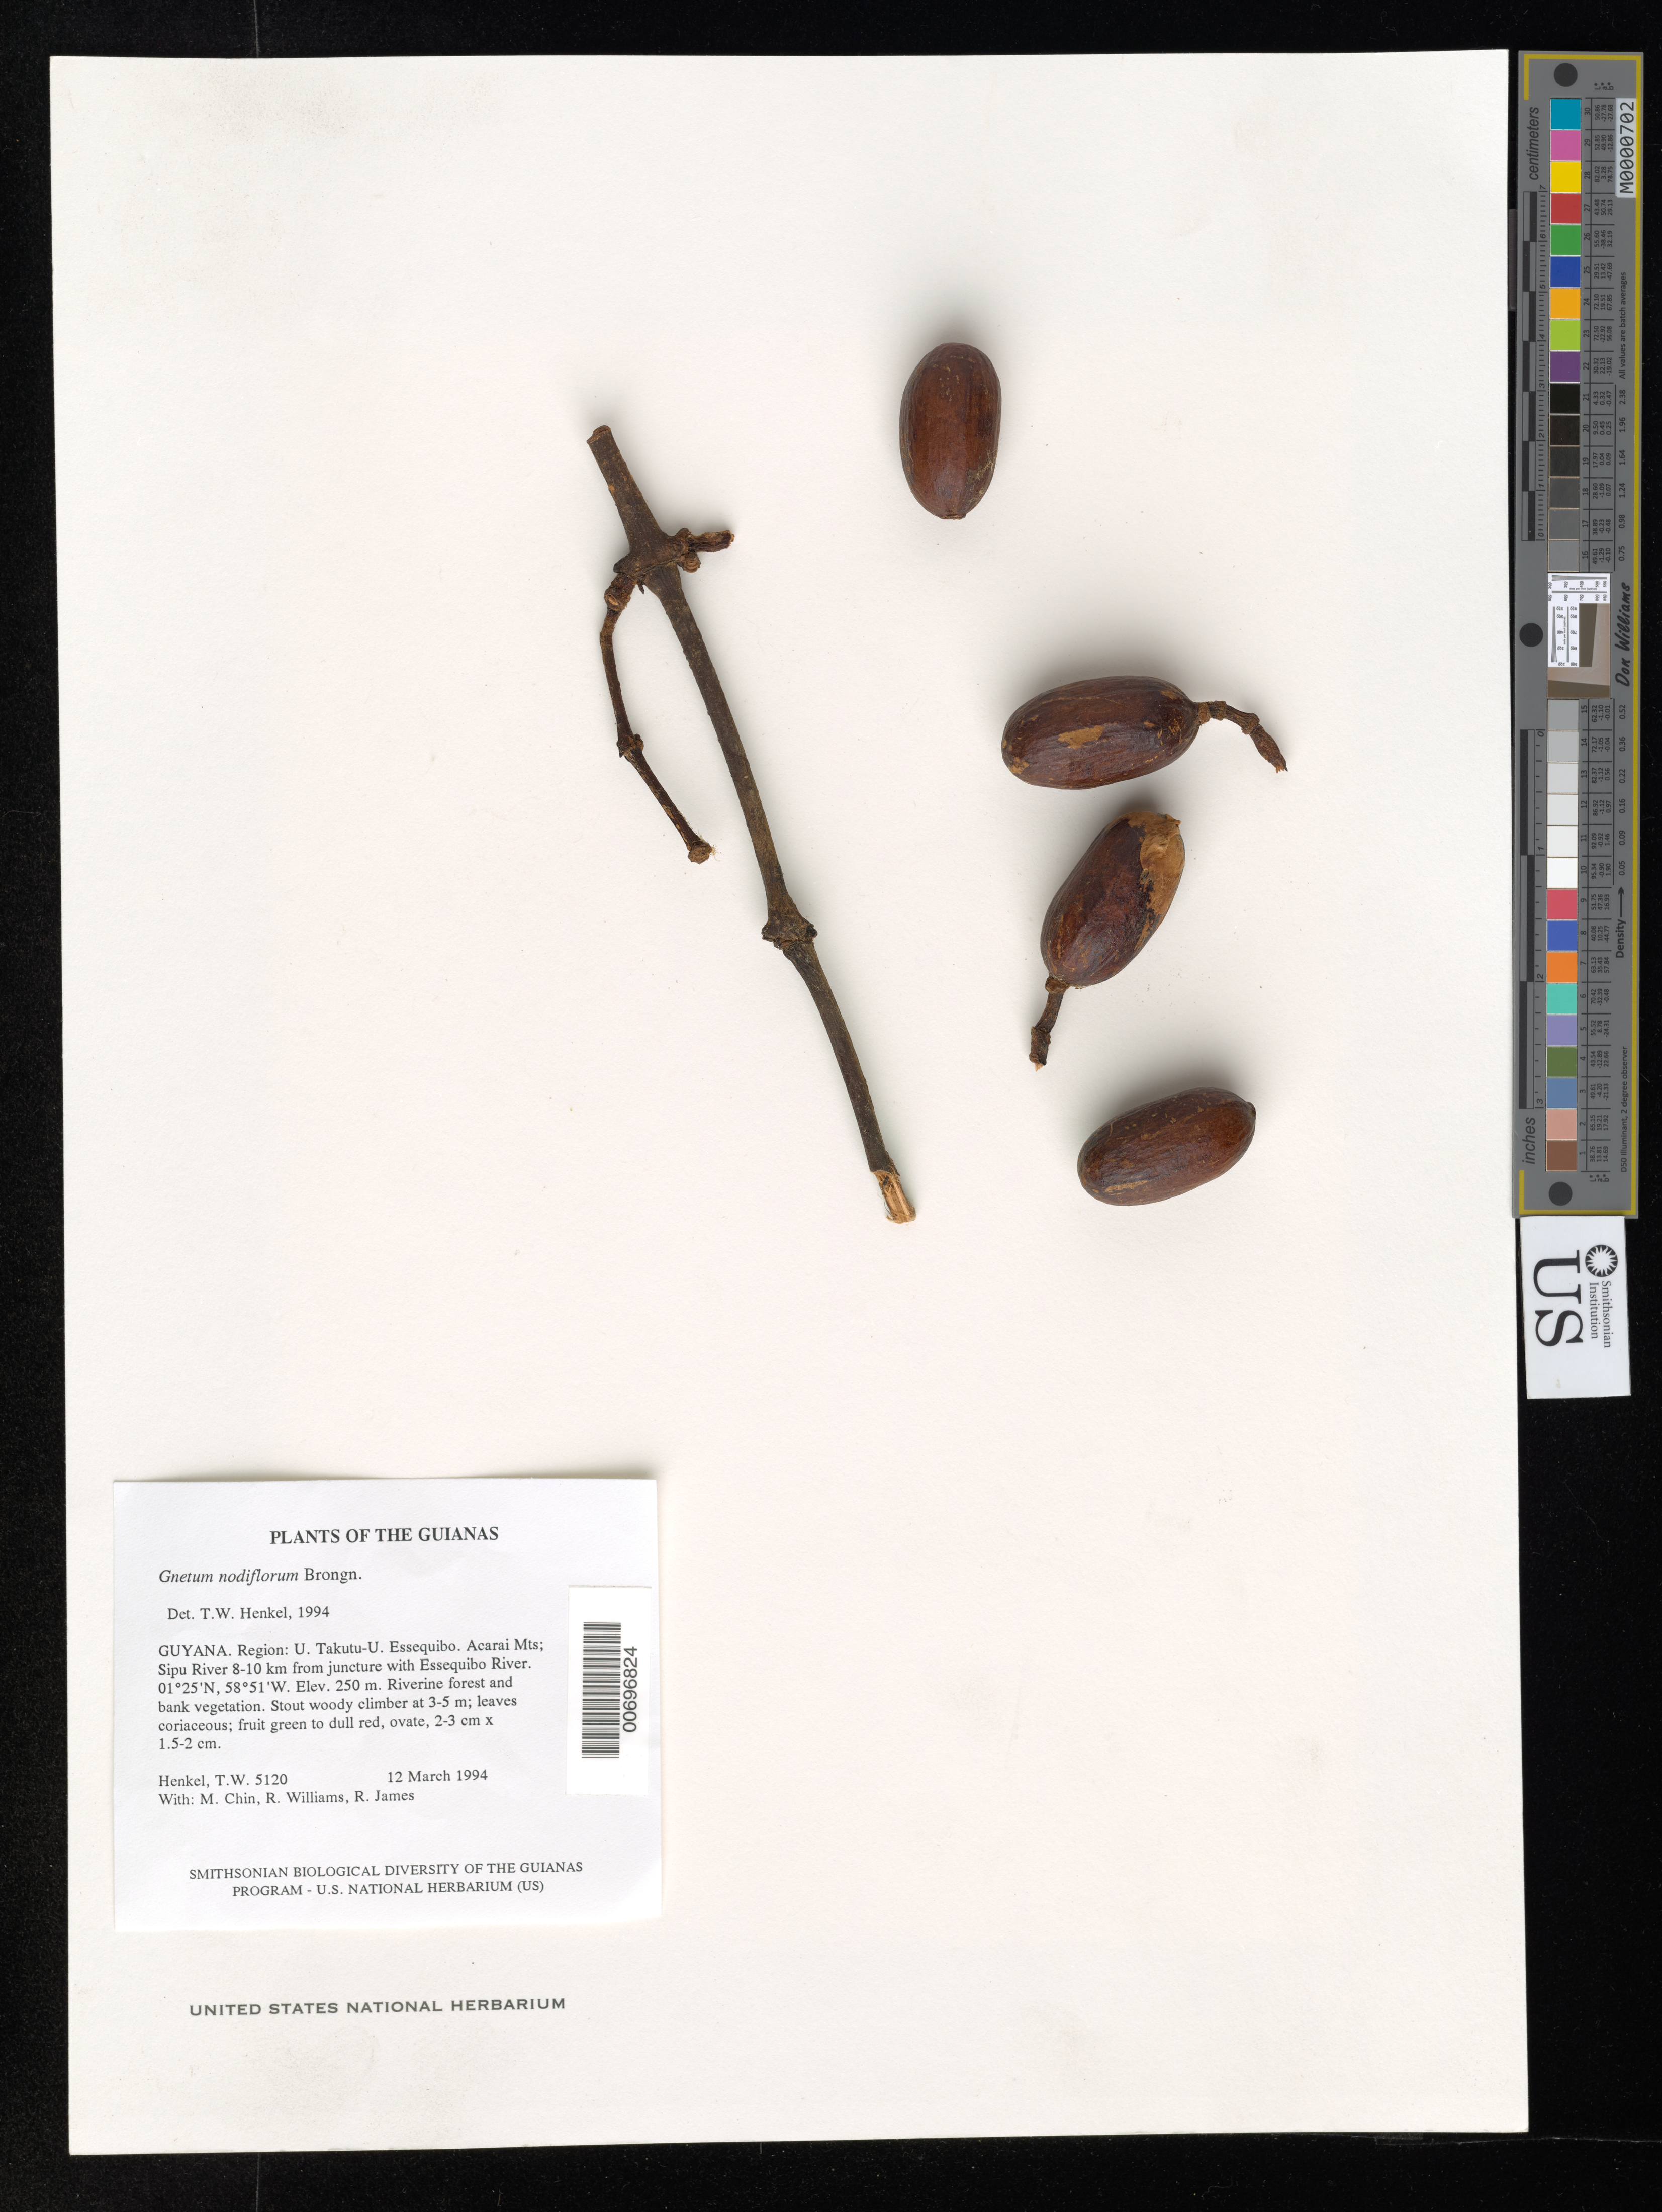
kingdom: Plantae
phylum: Tracheophyta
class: Gnetopsida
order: Gnetales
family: Gnetaceae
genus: Gnetum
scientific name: Gnetum nodiflorum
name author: Brongn.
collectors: T. Henkel, M. Chin, R. Williams & R. James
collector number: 5120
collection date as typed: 12 March 1994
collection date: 1994-03-12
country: Guyana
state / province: U. Takutu-U. Essequibo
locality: Acarai Mts; Sipu River 8-10 km from juncture with Essequibo River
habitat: Riverine forest and bank vegetation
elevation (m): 250